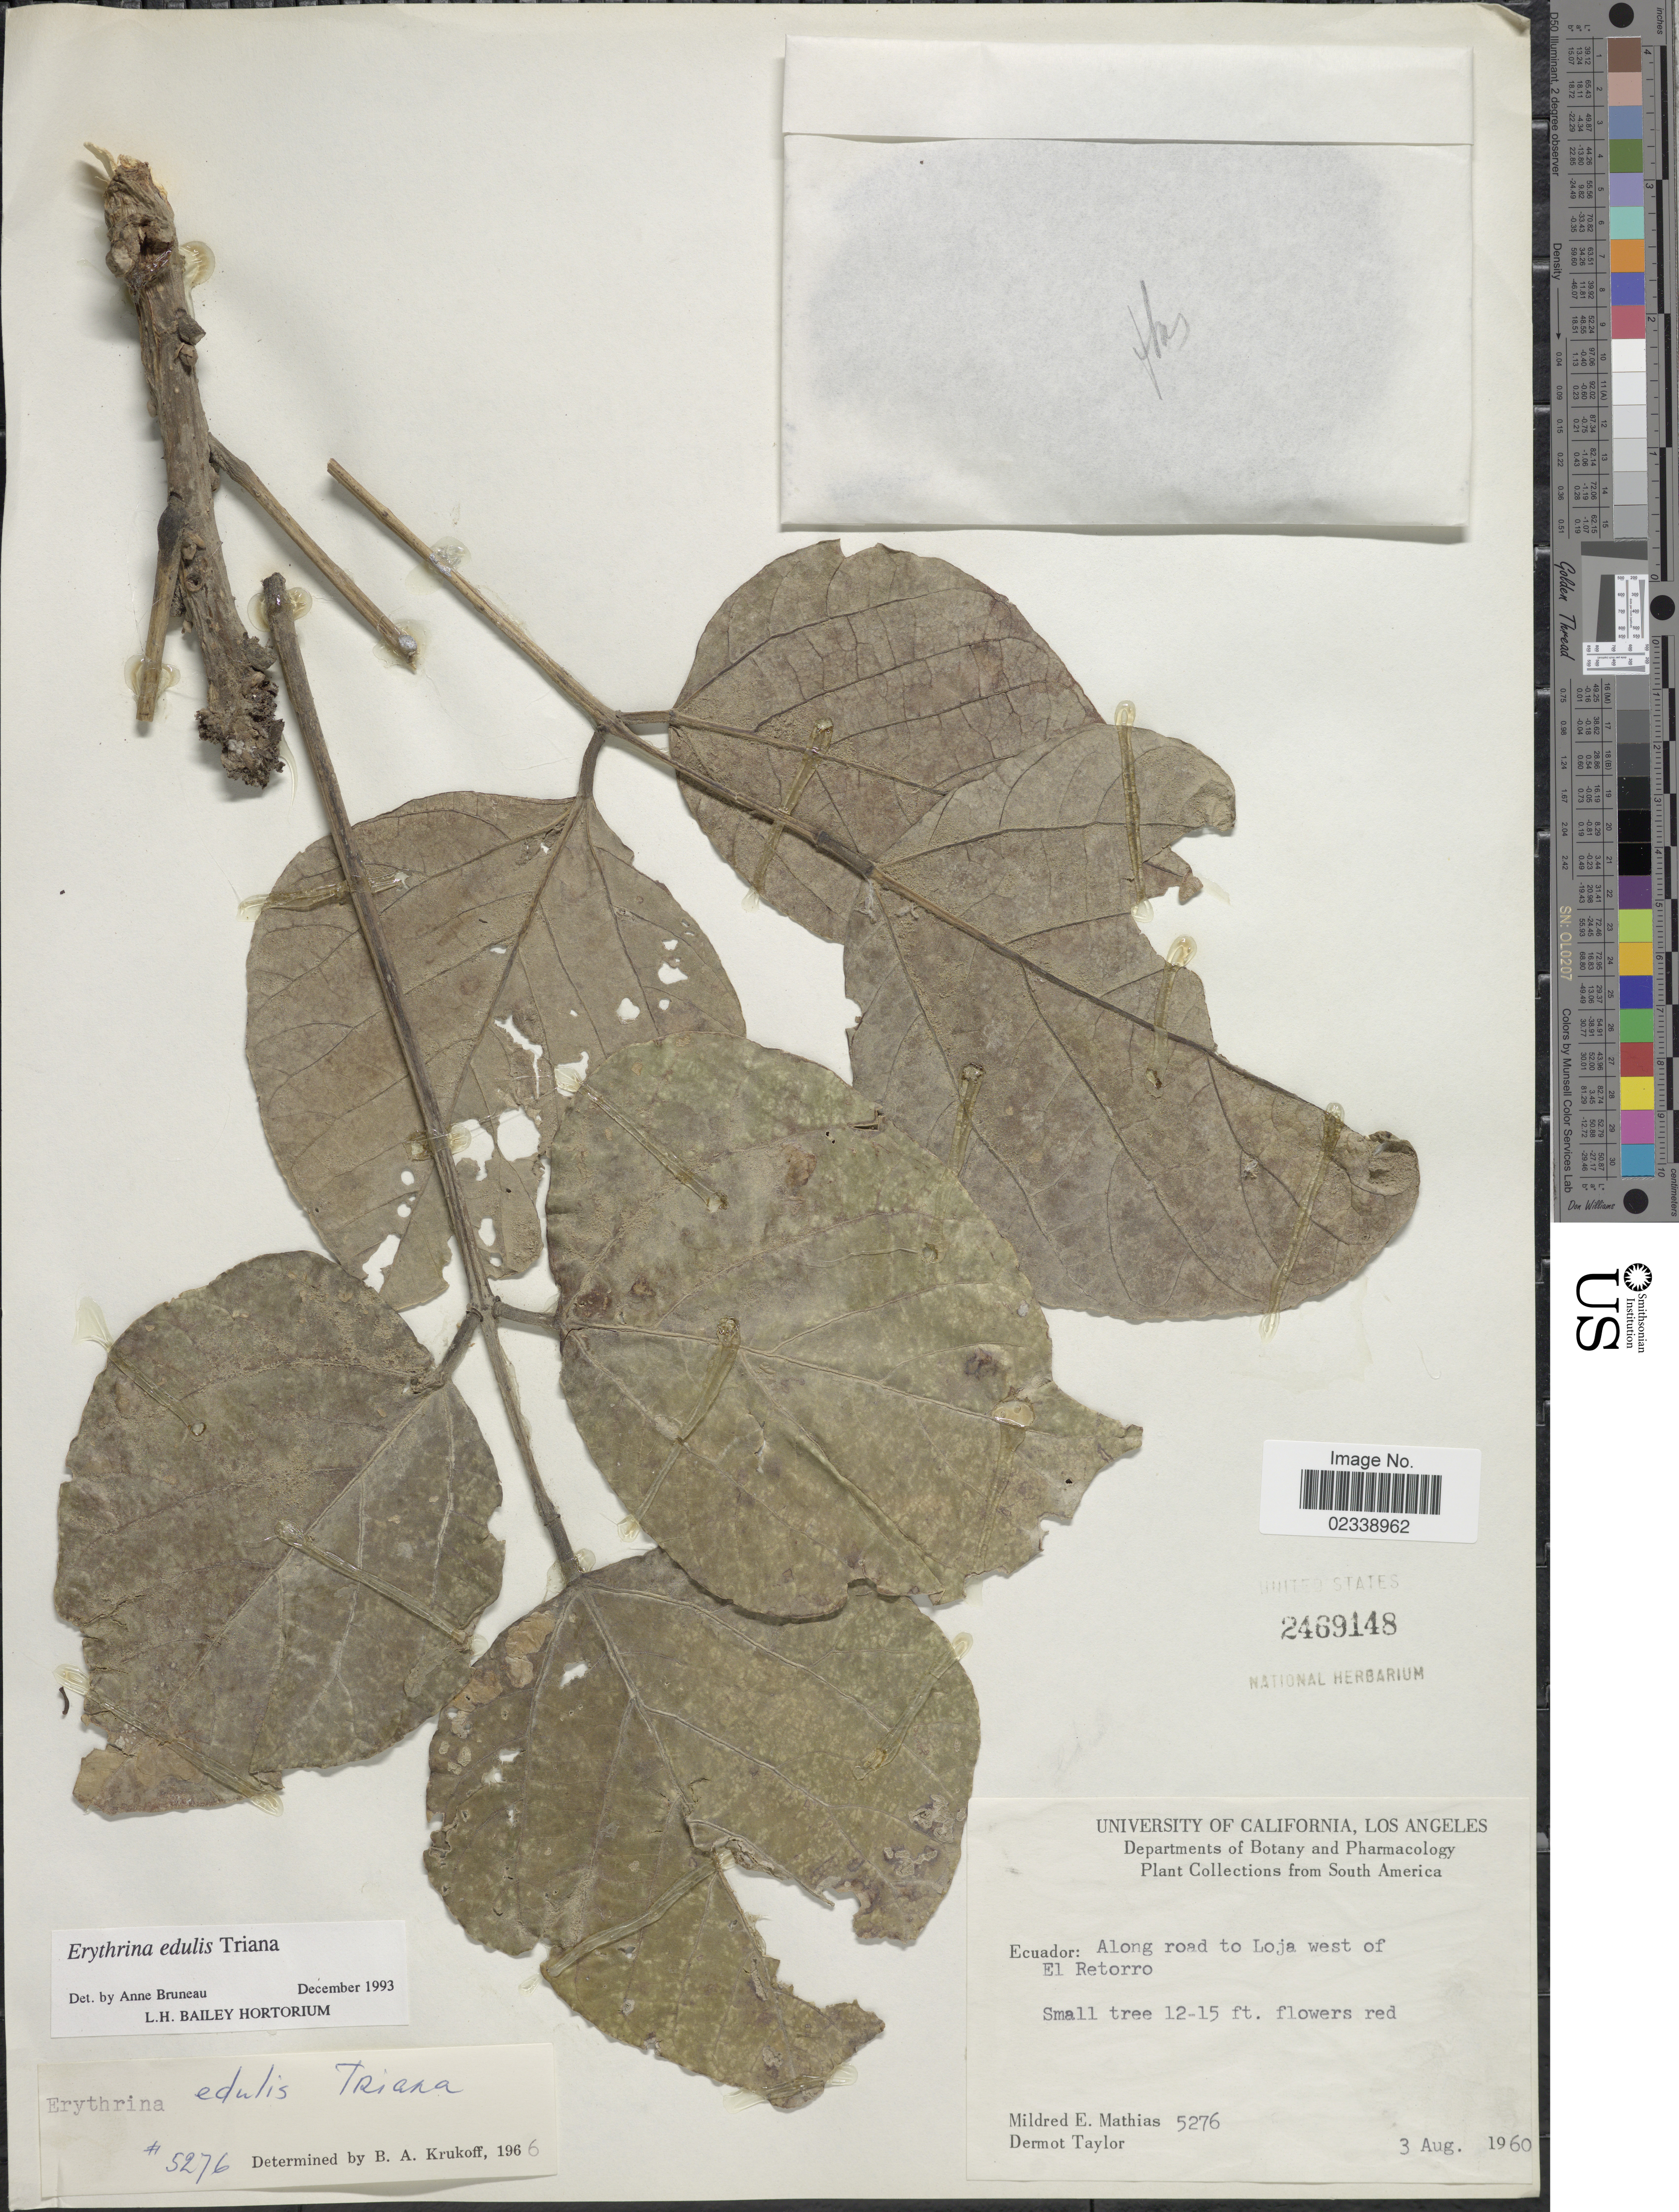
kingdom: Plantae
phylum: Tracheophyta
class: Magnoliopsida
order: Fabales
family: Fabaceae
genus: Erythrina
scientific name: Erythrina edulis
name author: Triana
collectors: M. E. Mathias & D. Taylor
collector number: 5276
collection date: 1960-08-03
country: Ecuador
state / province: Loja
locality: Along road to Loja west of El Retorro.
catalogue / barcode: US 2469148